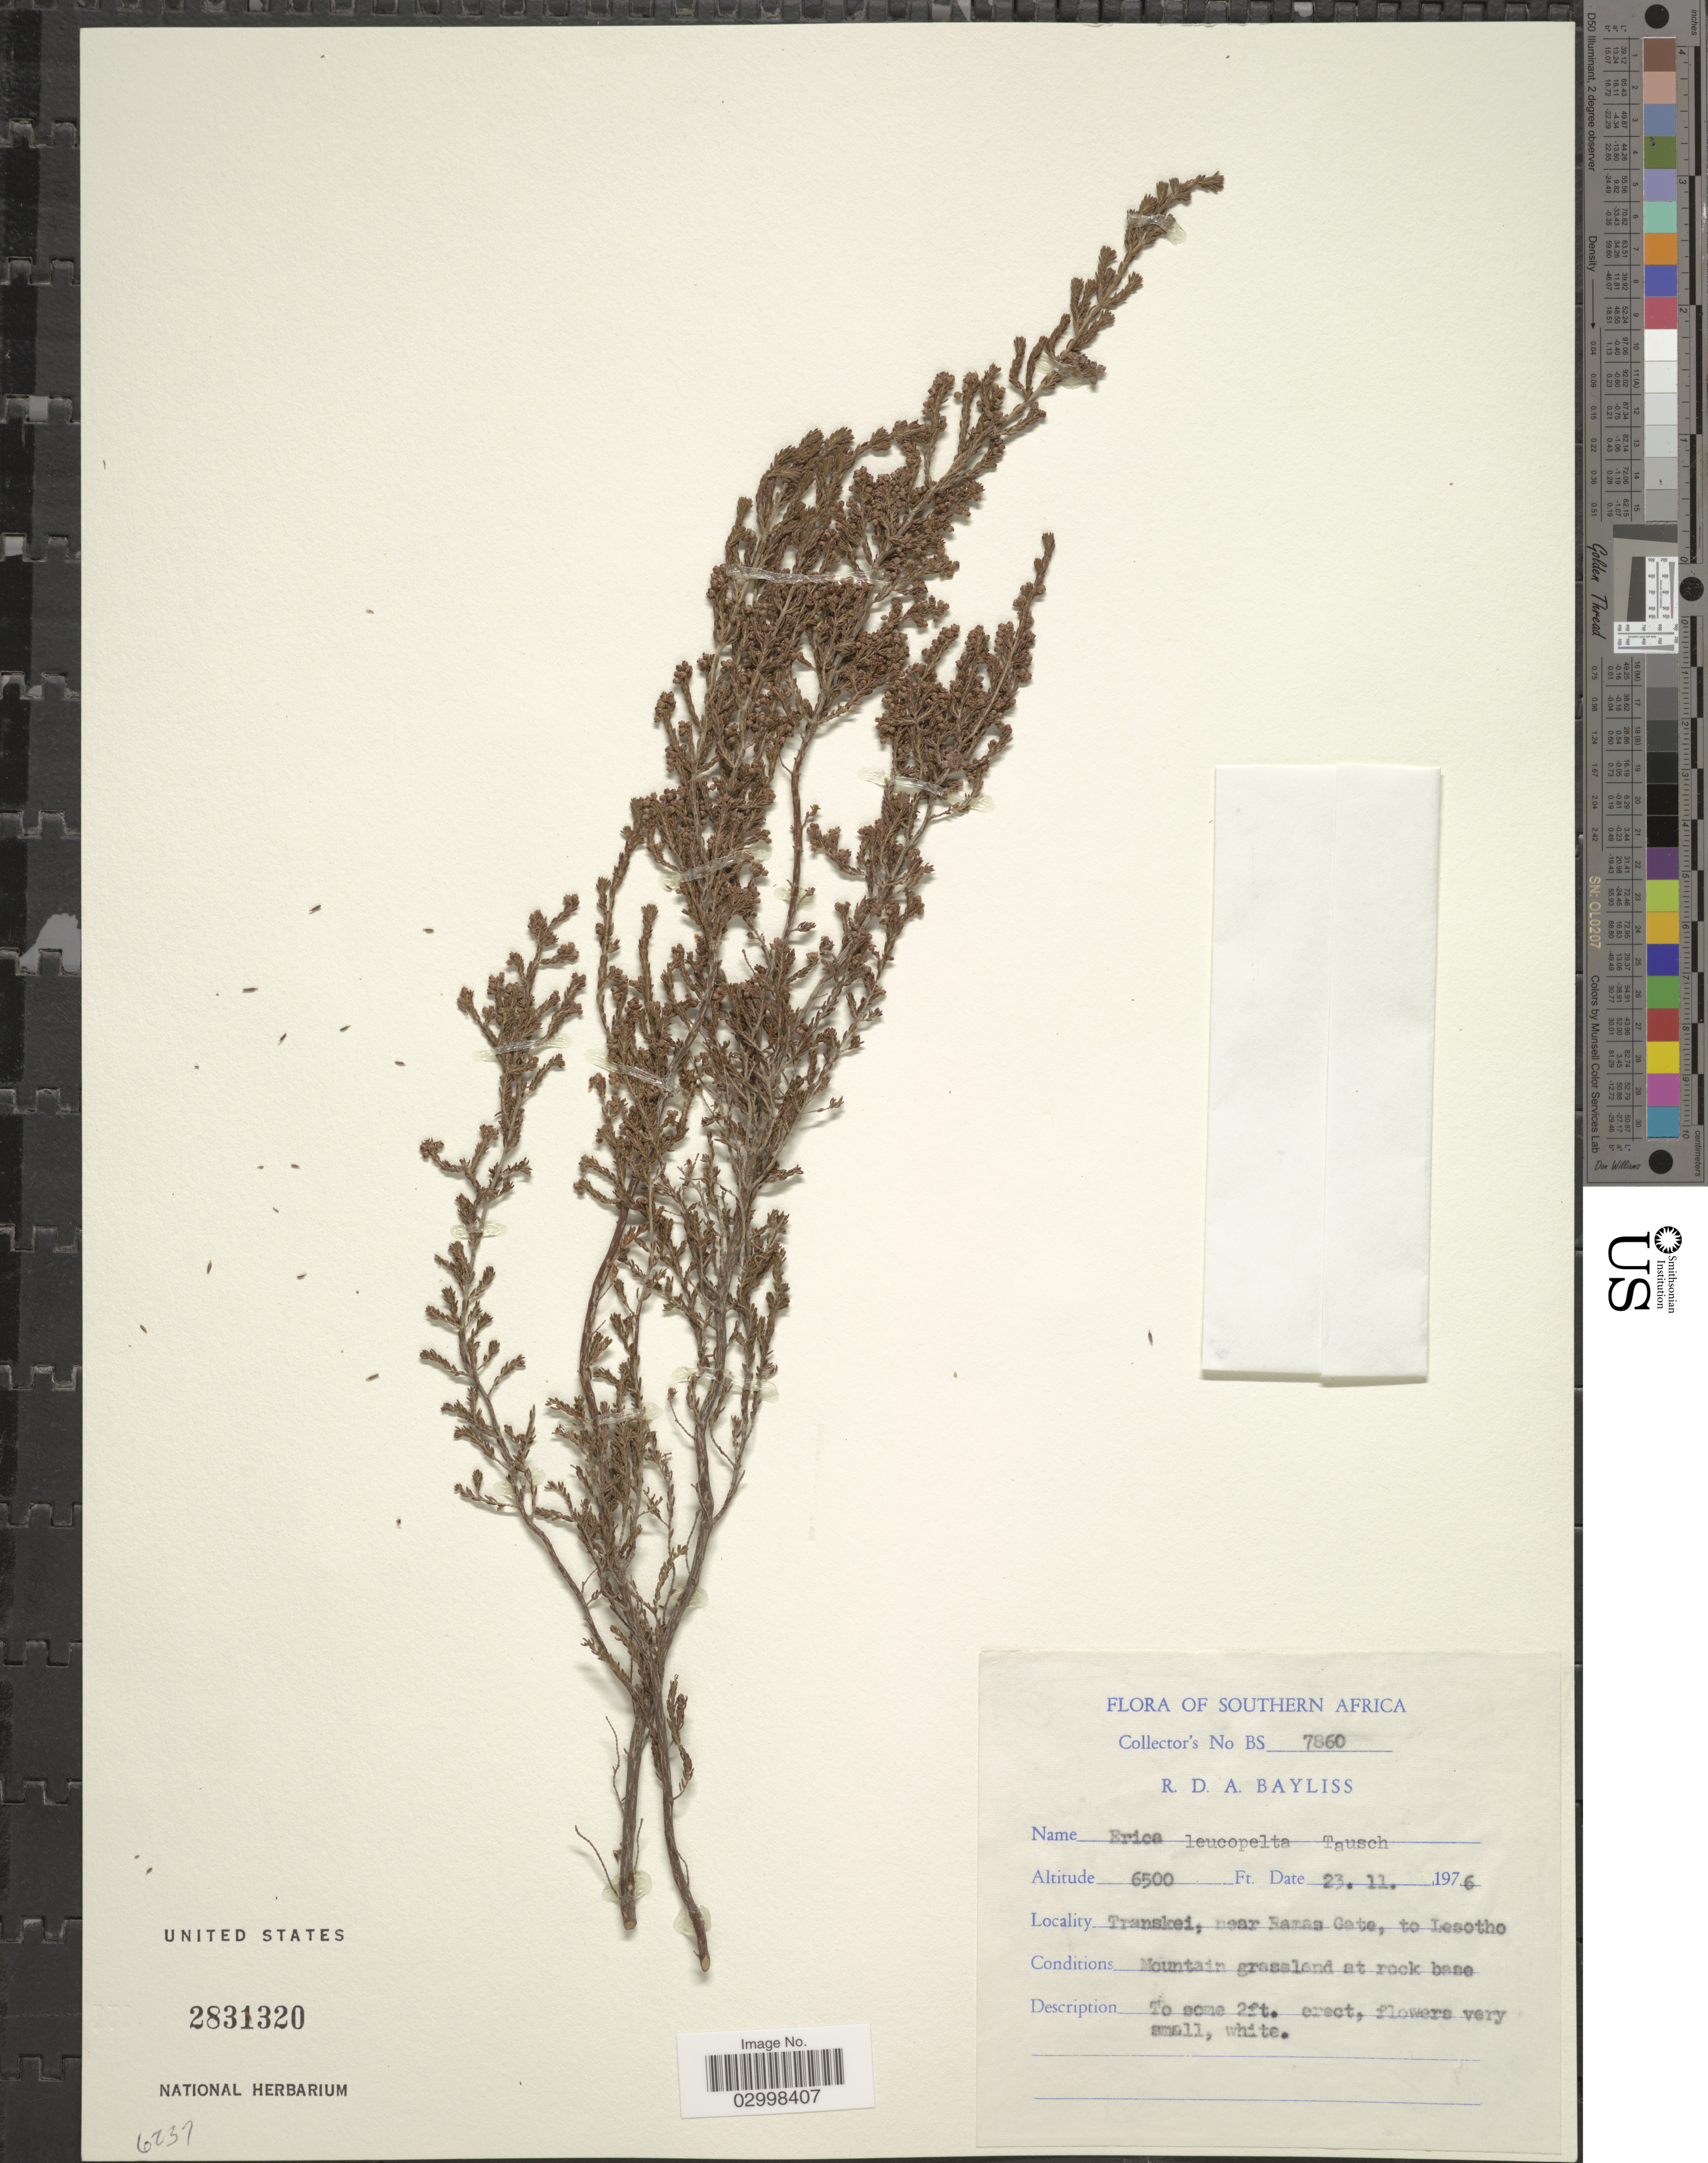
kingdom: Plantae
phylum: Tracheophyta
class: Magnoliopsida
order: Ericales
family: Ericaceae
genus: Erica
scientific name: Erica leucopelta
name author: Tausch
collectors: R. Bayliss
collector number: BS 7860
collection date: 1976-11-23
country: South Africa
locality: Southern Africa. Transkei, near Ramaa Gate, to Lesotho. Mountain grassland at rock base.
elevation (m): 1981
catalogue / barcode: US 2831320